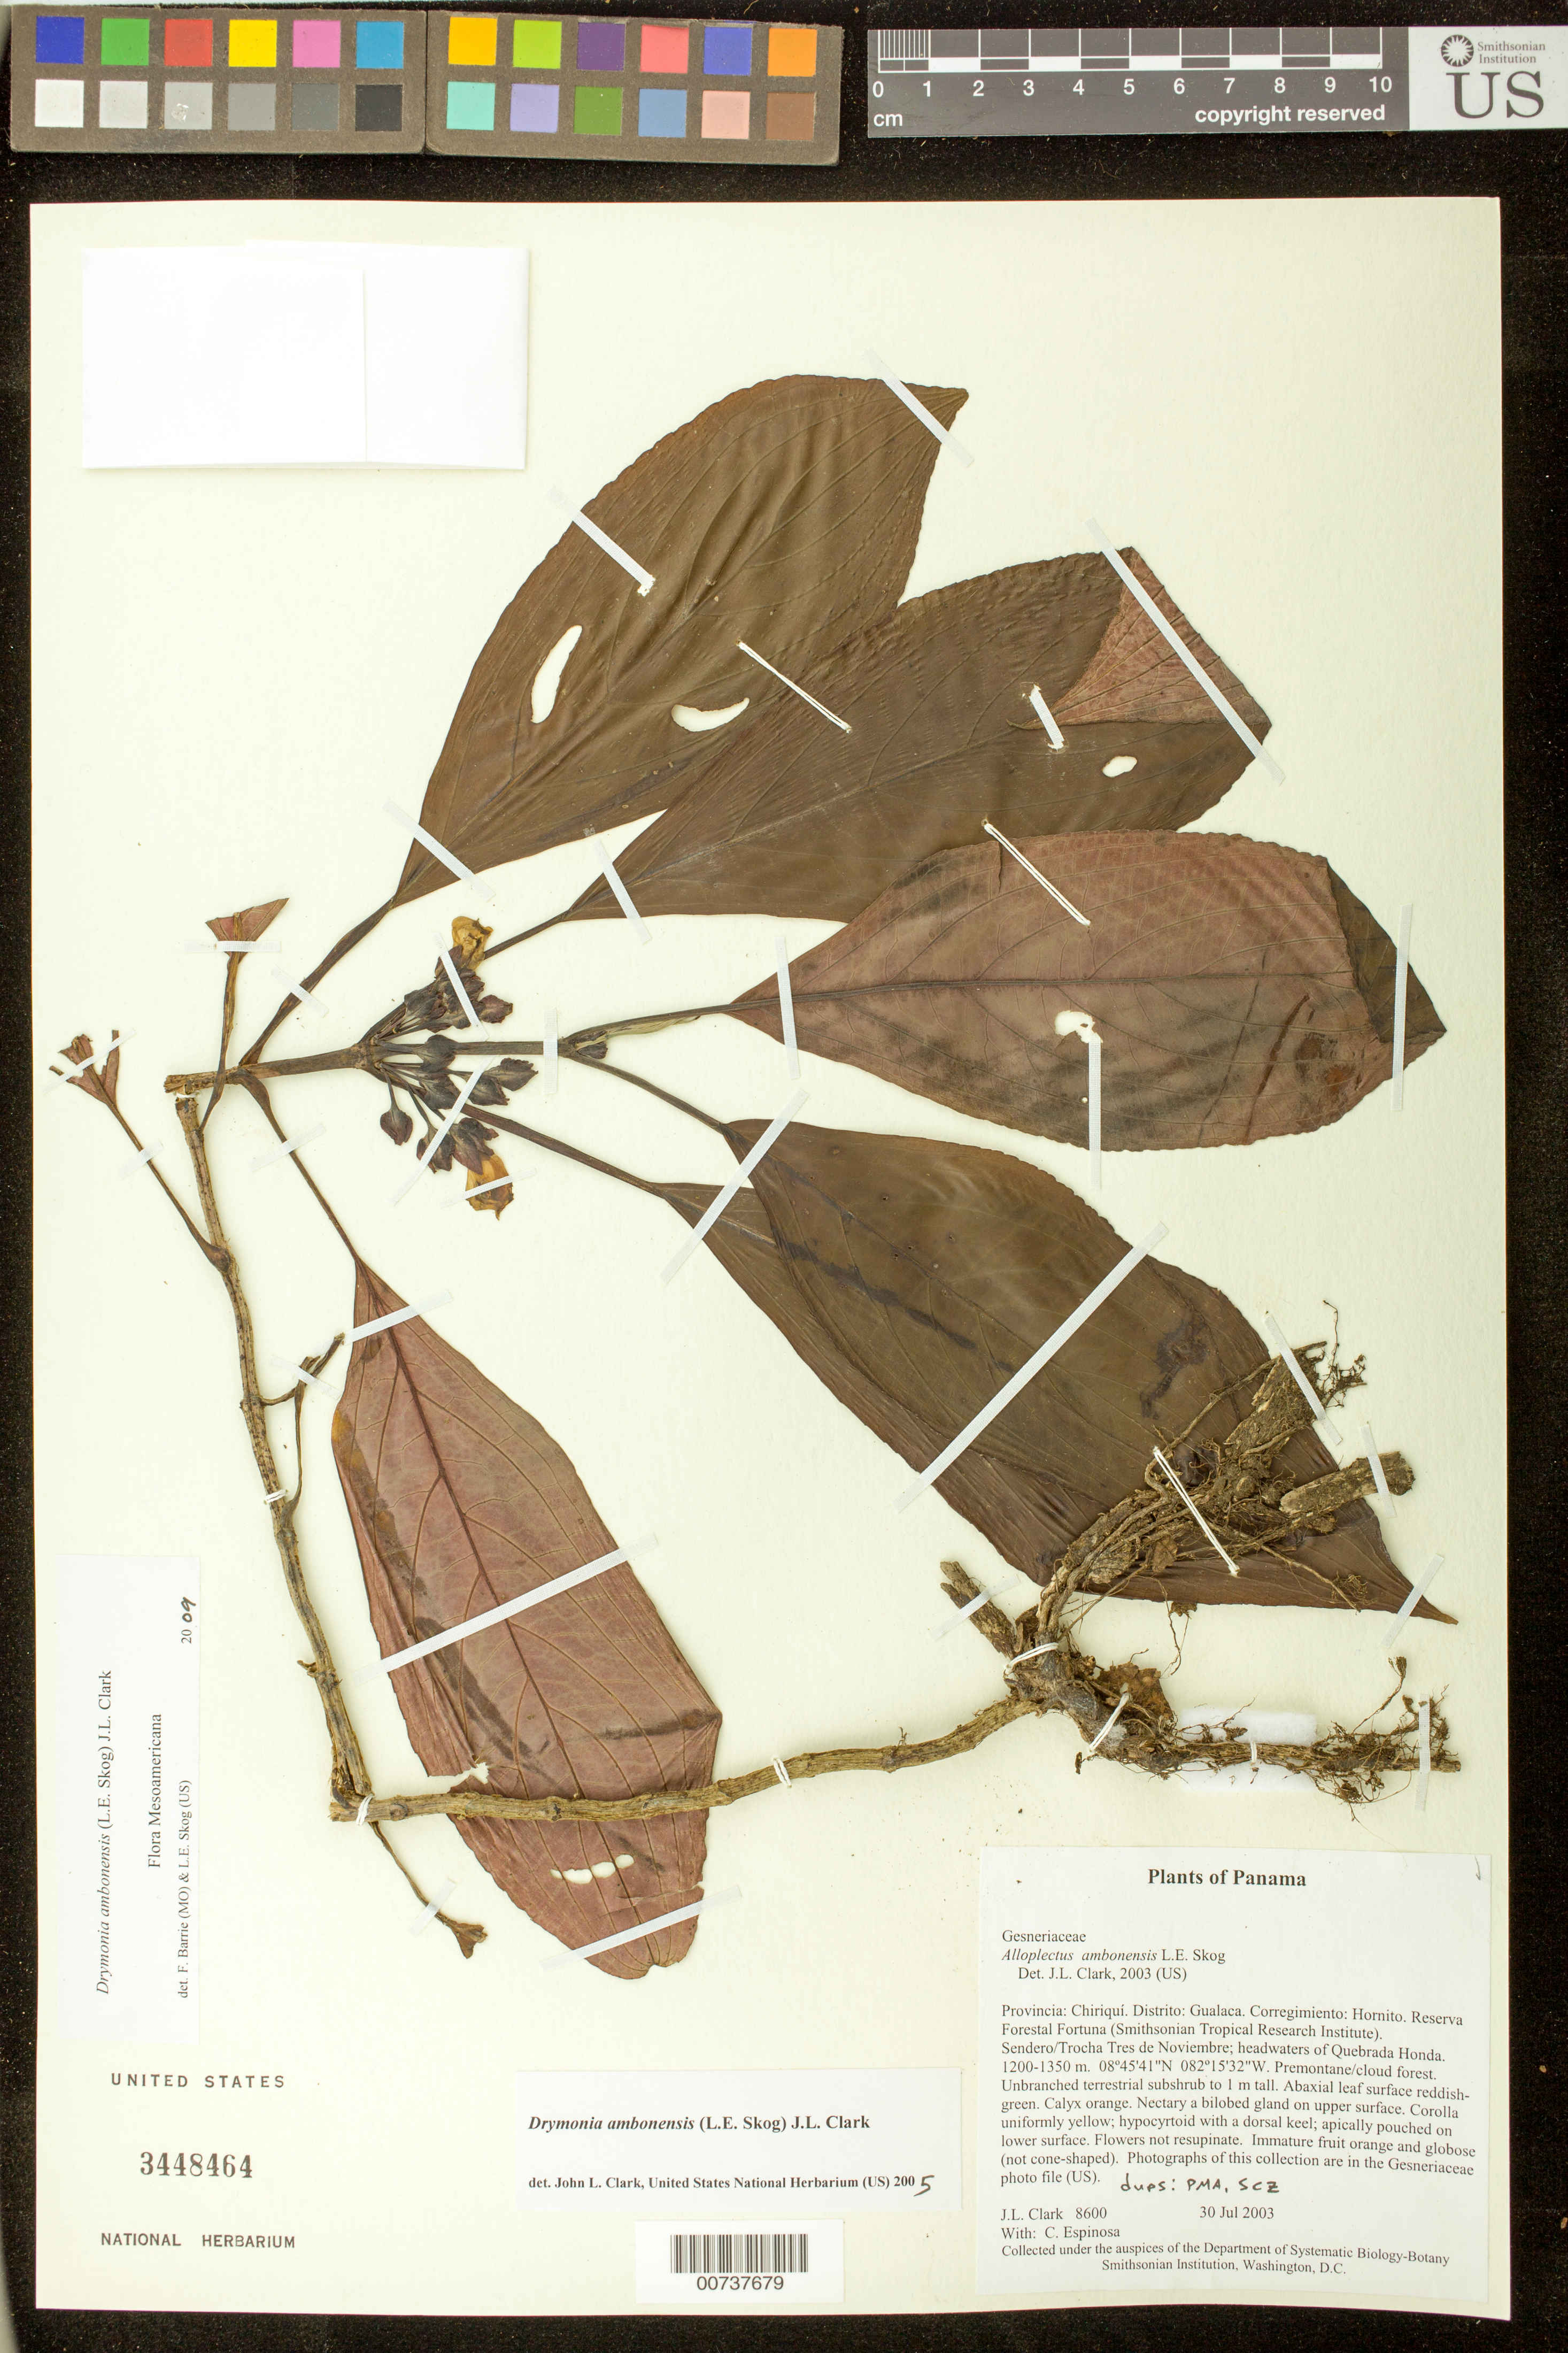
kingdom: Plantae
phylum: Tracheophyta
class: Magnoliopsida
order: Lamiales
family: Gesneriaceae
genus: Drymonia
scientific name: Drymonia ambonensis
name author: (L.E. Skog) J.L. Clark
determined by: Clark, J. L., (SEL), The Marie Selby Botanical Garden (UNITED STATES)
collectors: J. L. Clark & C. Espinosa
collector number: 8600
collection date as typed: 30 Jul 2003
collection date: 2003-07-30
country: Panama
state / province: Chiriqui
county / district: Gualaca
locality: Gualaca. Corregimiento: Hornito. Reserva Forestal Fortuna (Smithsonian Tropical Research Institute). Sendero/Trocha Tres de Noviembre; headwaters of Quebrada Honda.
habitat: Premontane/cloud forest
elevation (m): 1200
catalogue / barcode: US 3448464